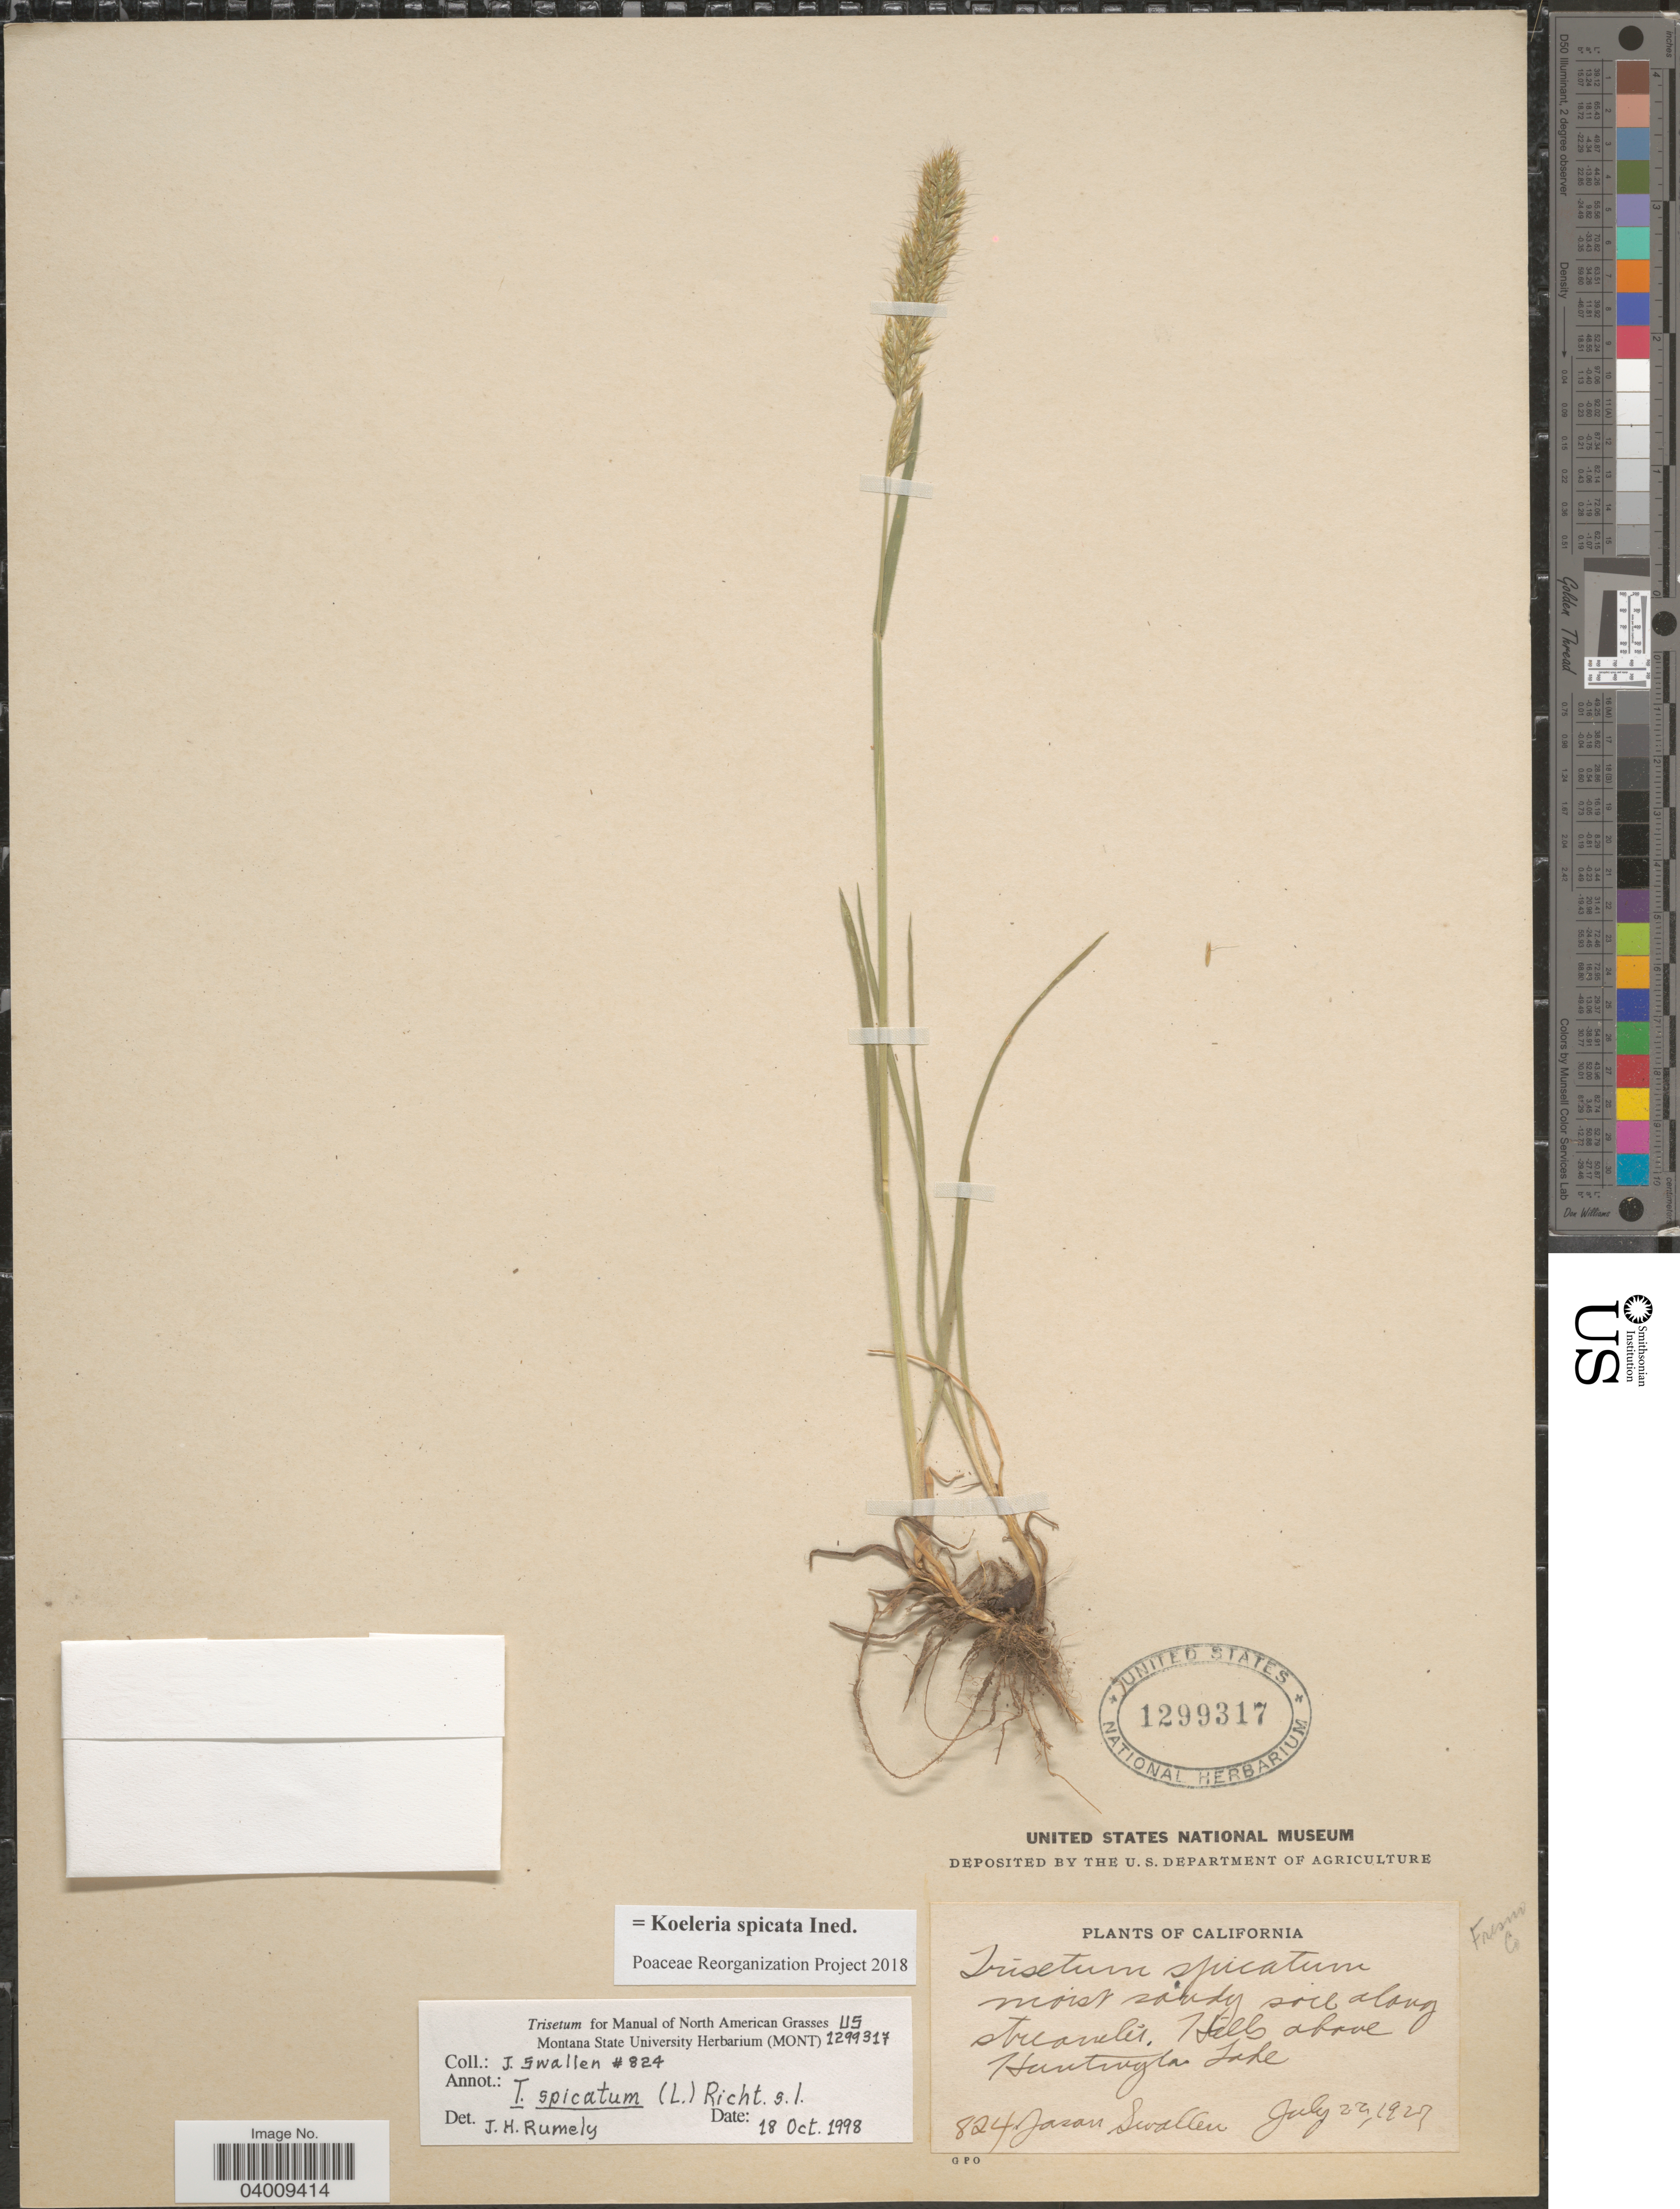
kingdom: Plantae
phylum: Tracheophyta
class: Liliopsida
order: Poales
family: Poaceae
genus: Koeleria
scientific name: Koeleria spicata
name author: (L.) Barberá et al.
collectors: J. R. Swallen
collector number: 824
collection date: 1927-07-22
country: United States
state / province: California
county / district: Fresno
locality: Along streamlet. Hills above Huntington Lake. Fresno Co.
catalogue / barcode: US 1299317